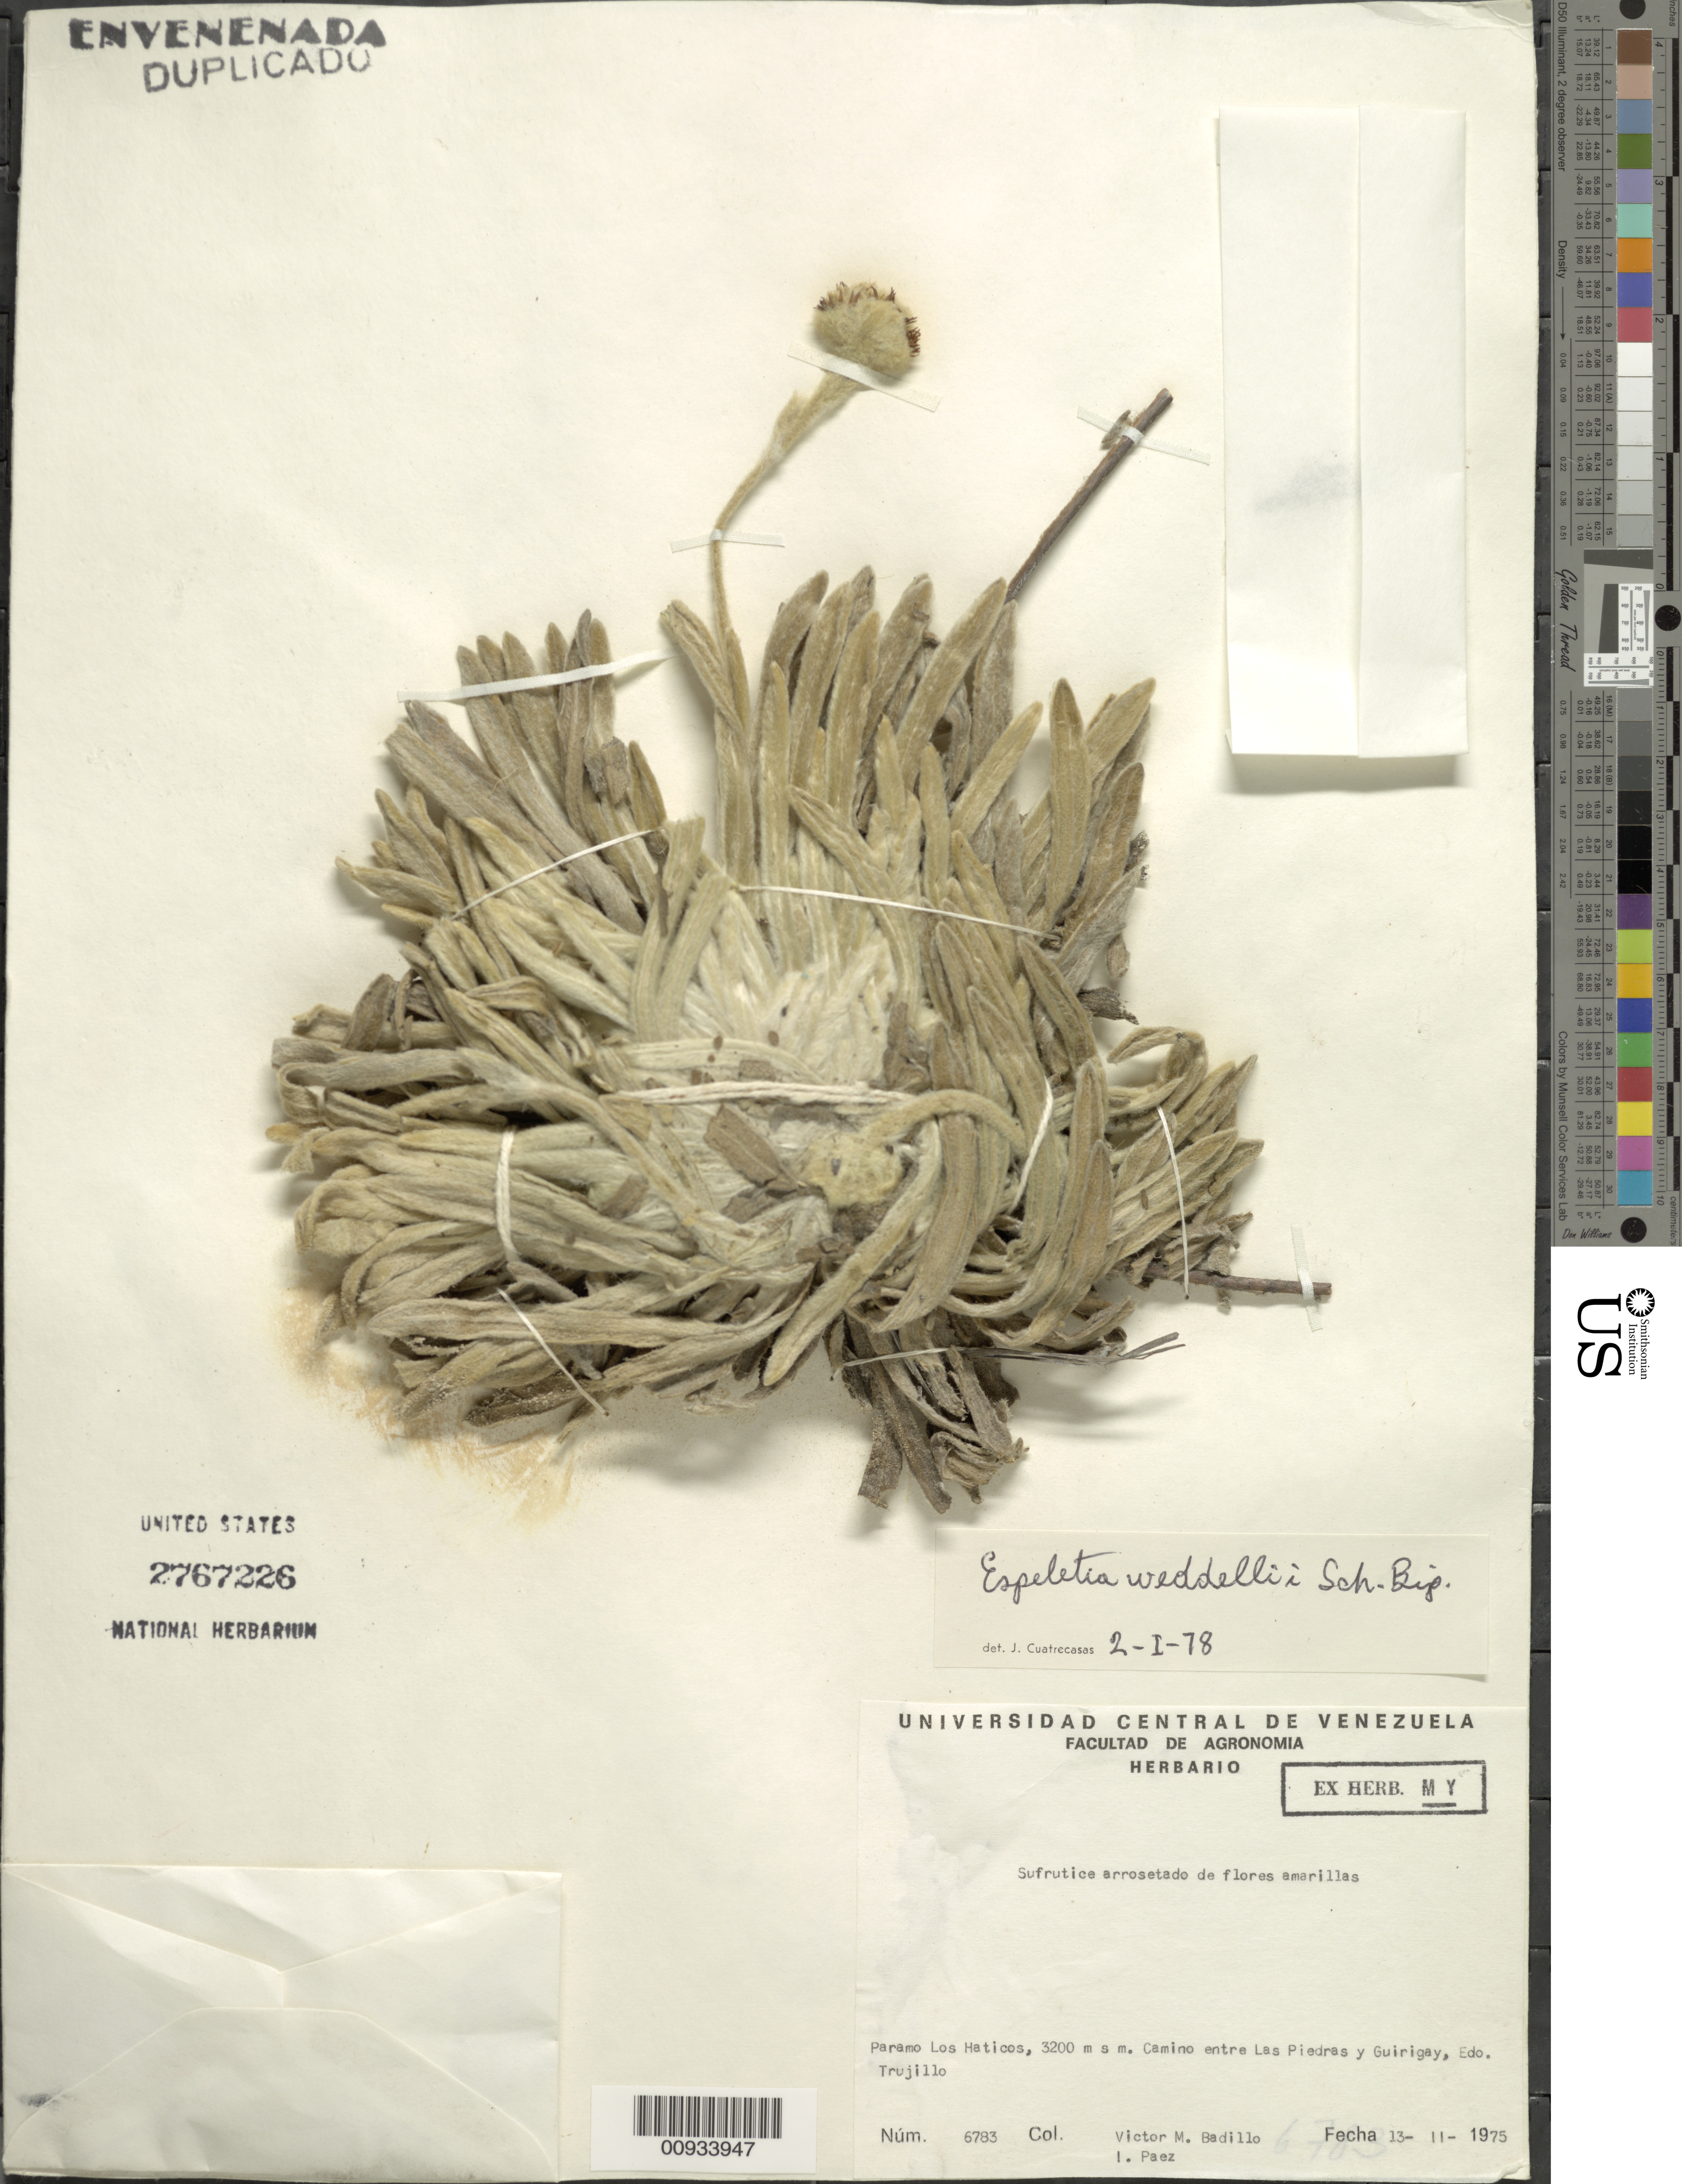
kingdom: Plantae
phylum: Tracheophyta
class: Magnoliopsida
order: Asterales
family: Asteraceae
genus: Espeletia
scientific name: Espeletia weddellii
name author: Sch. Bip. ex Wedd.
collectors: V. Badillo & I. Páez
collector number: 6783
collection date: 1975-11-13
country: Venezuela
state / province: Trujillo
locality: Páramo Los Áticos. Camino entre Las Piedras y Guirigay.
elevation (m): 3200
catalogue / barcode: US 2767226